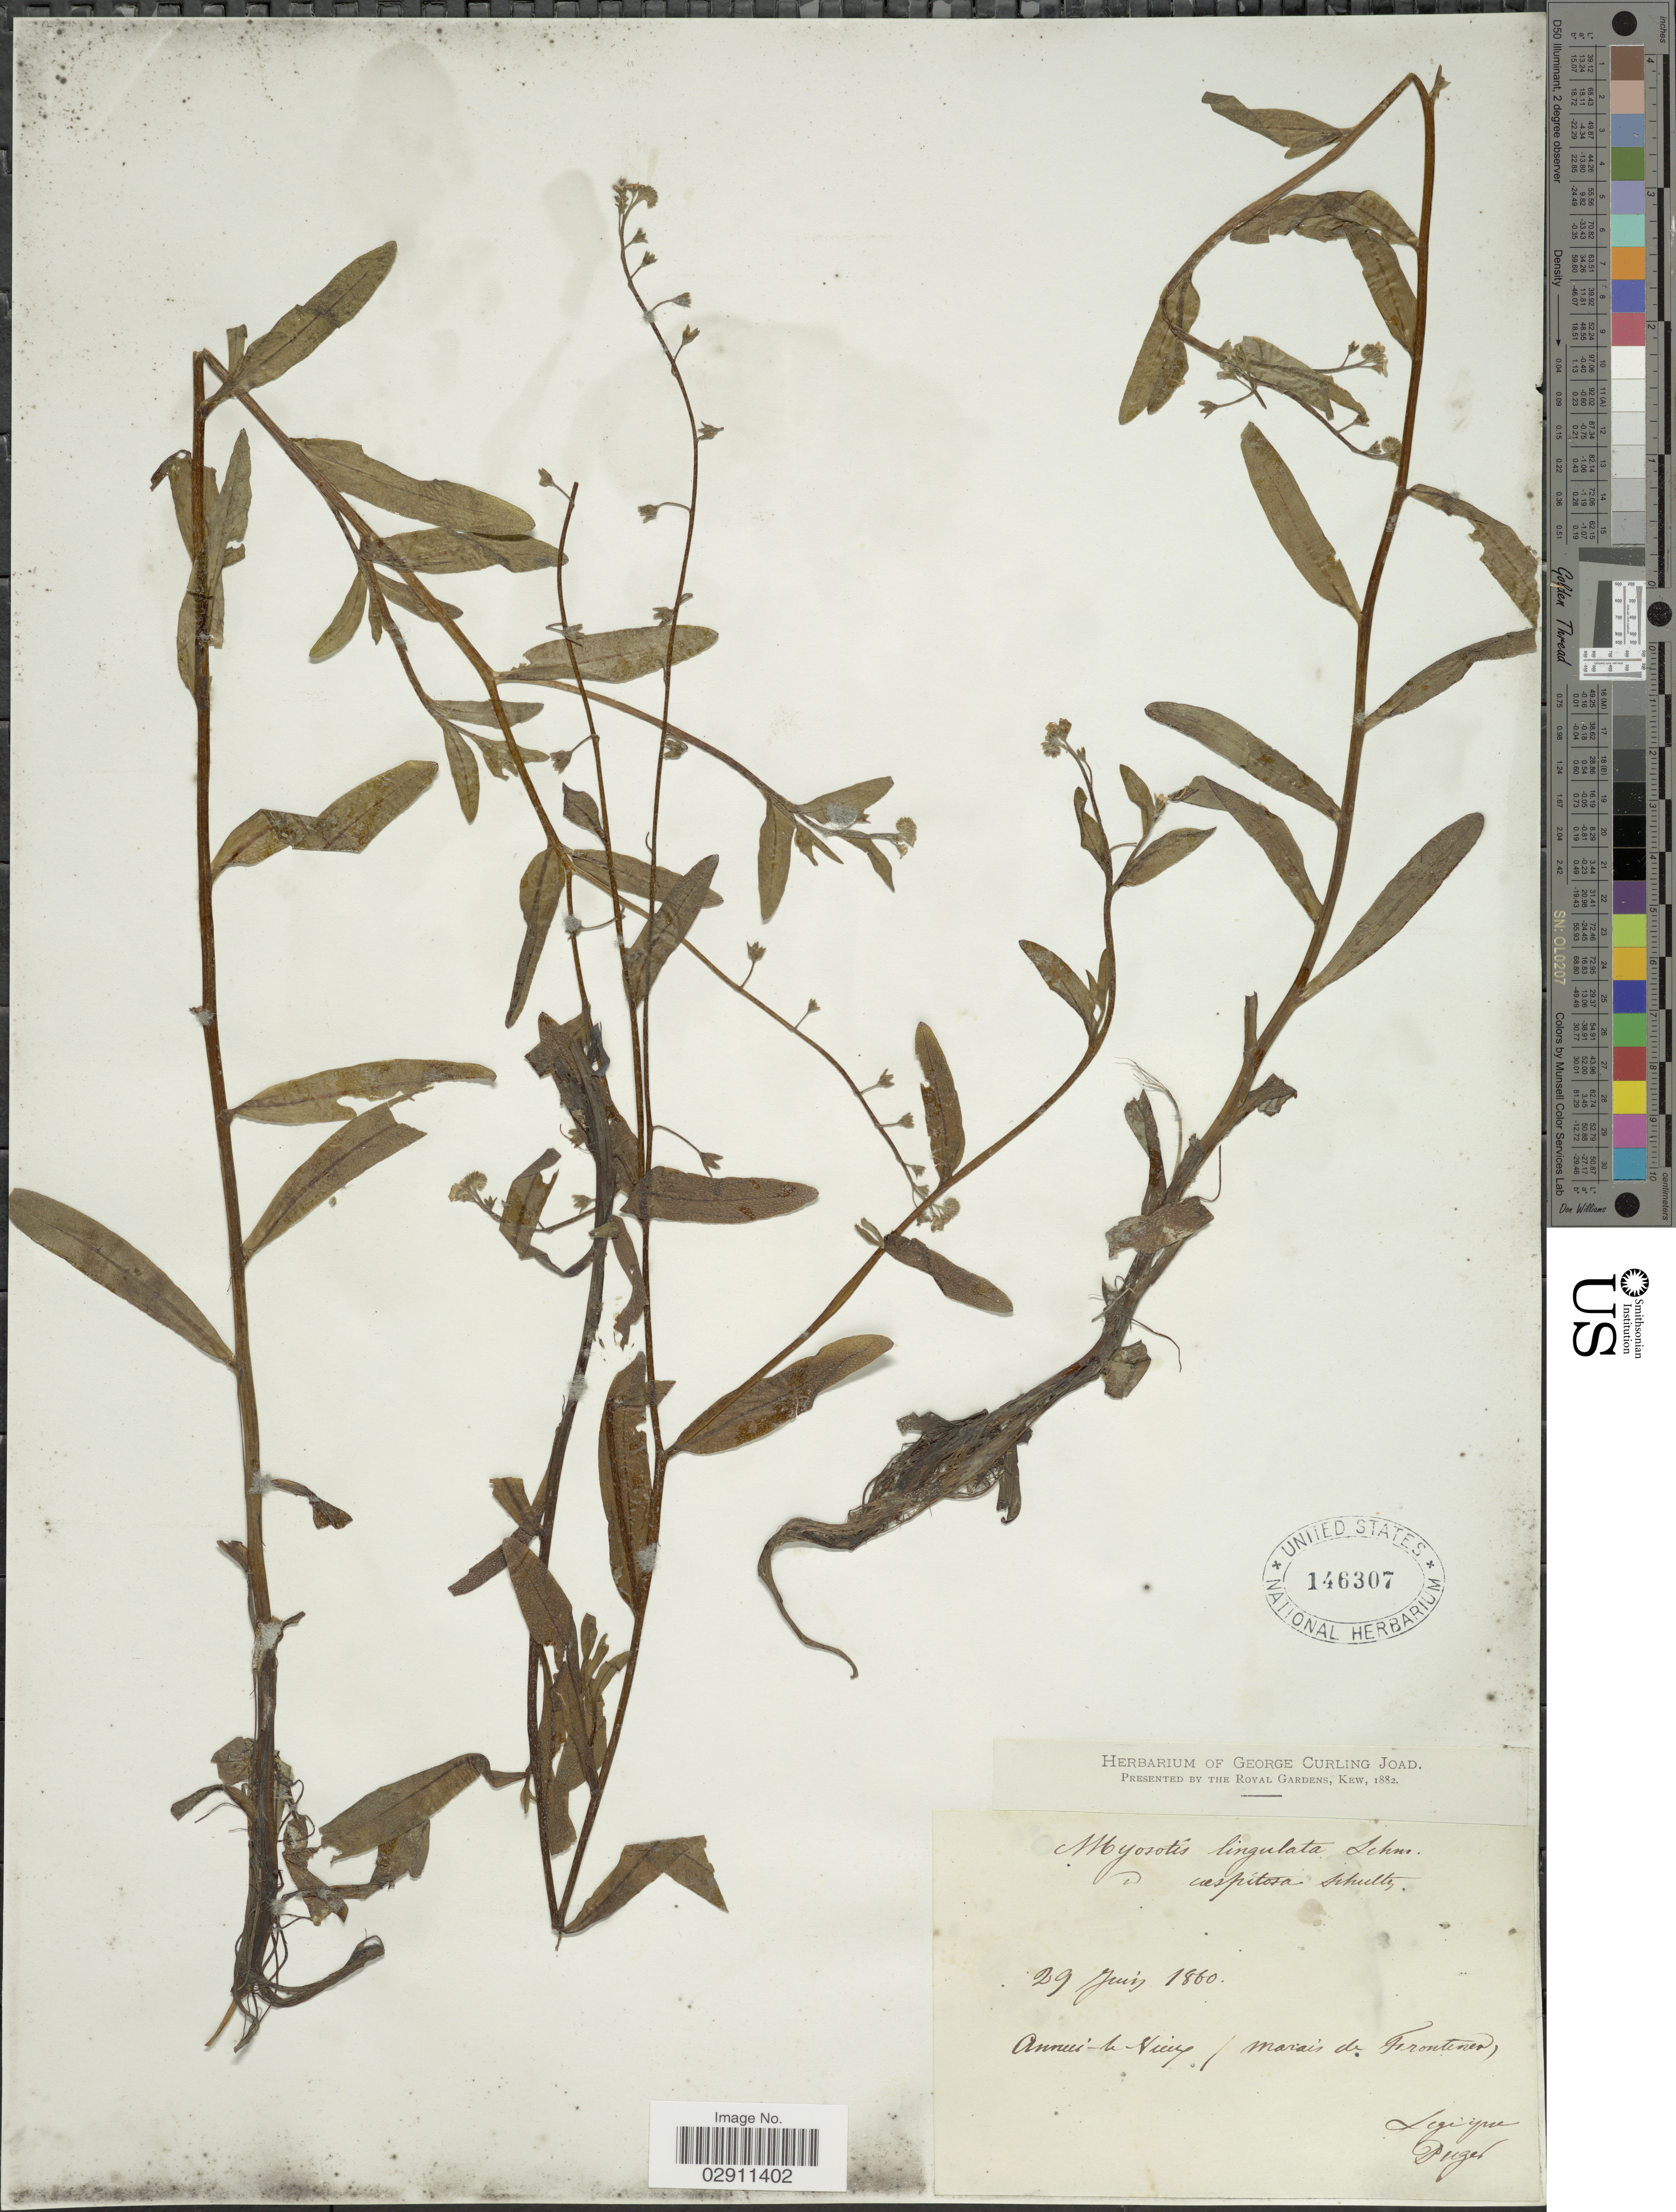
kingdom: Plantae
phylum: Tracheophyta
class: Magnoliopsida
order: Boraginales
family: Boraginaceae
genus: Myosotis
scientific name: Myosotis caespitosa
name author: Schultz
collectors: -. Puget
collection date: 1860-06-29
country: France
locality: Anneci-le-Vieux, marais de Frontenex.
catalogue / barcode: US 146307